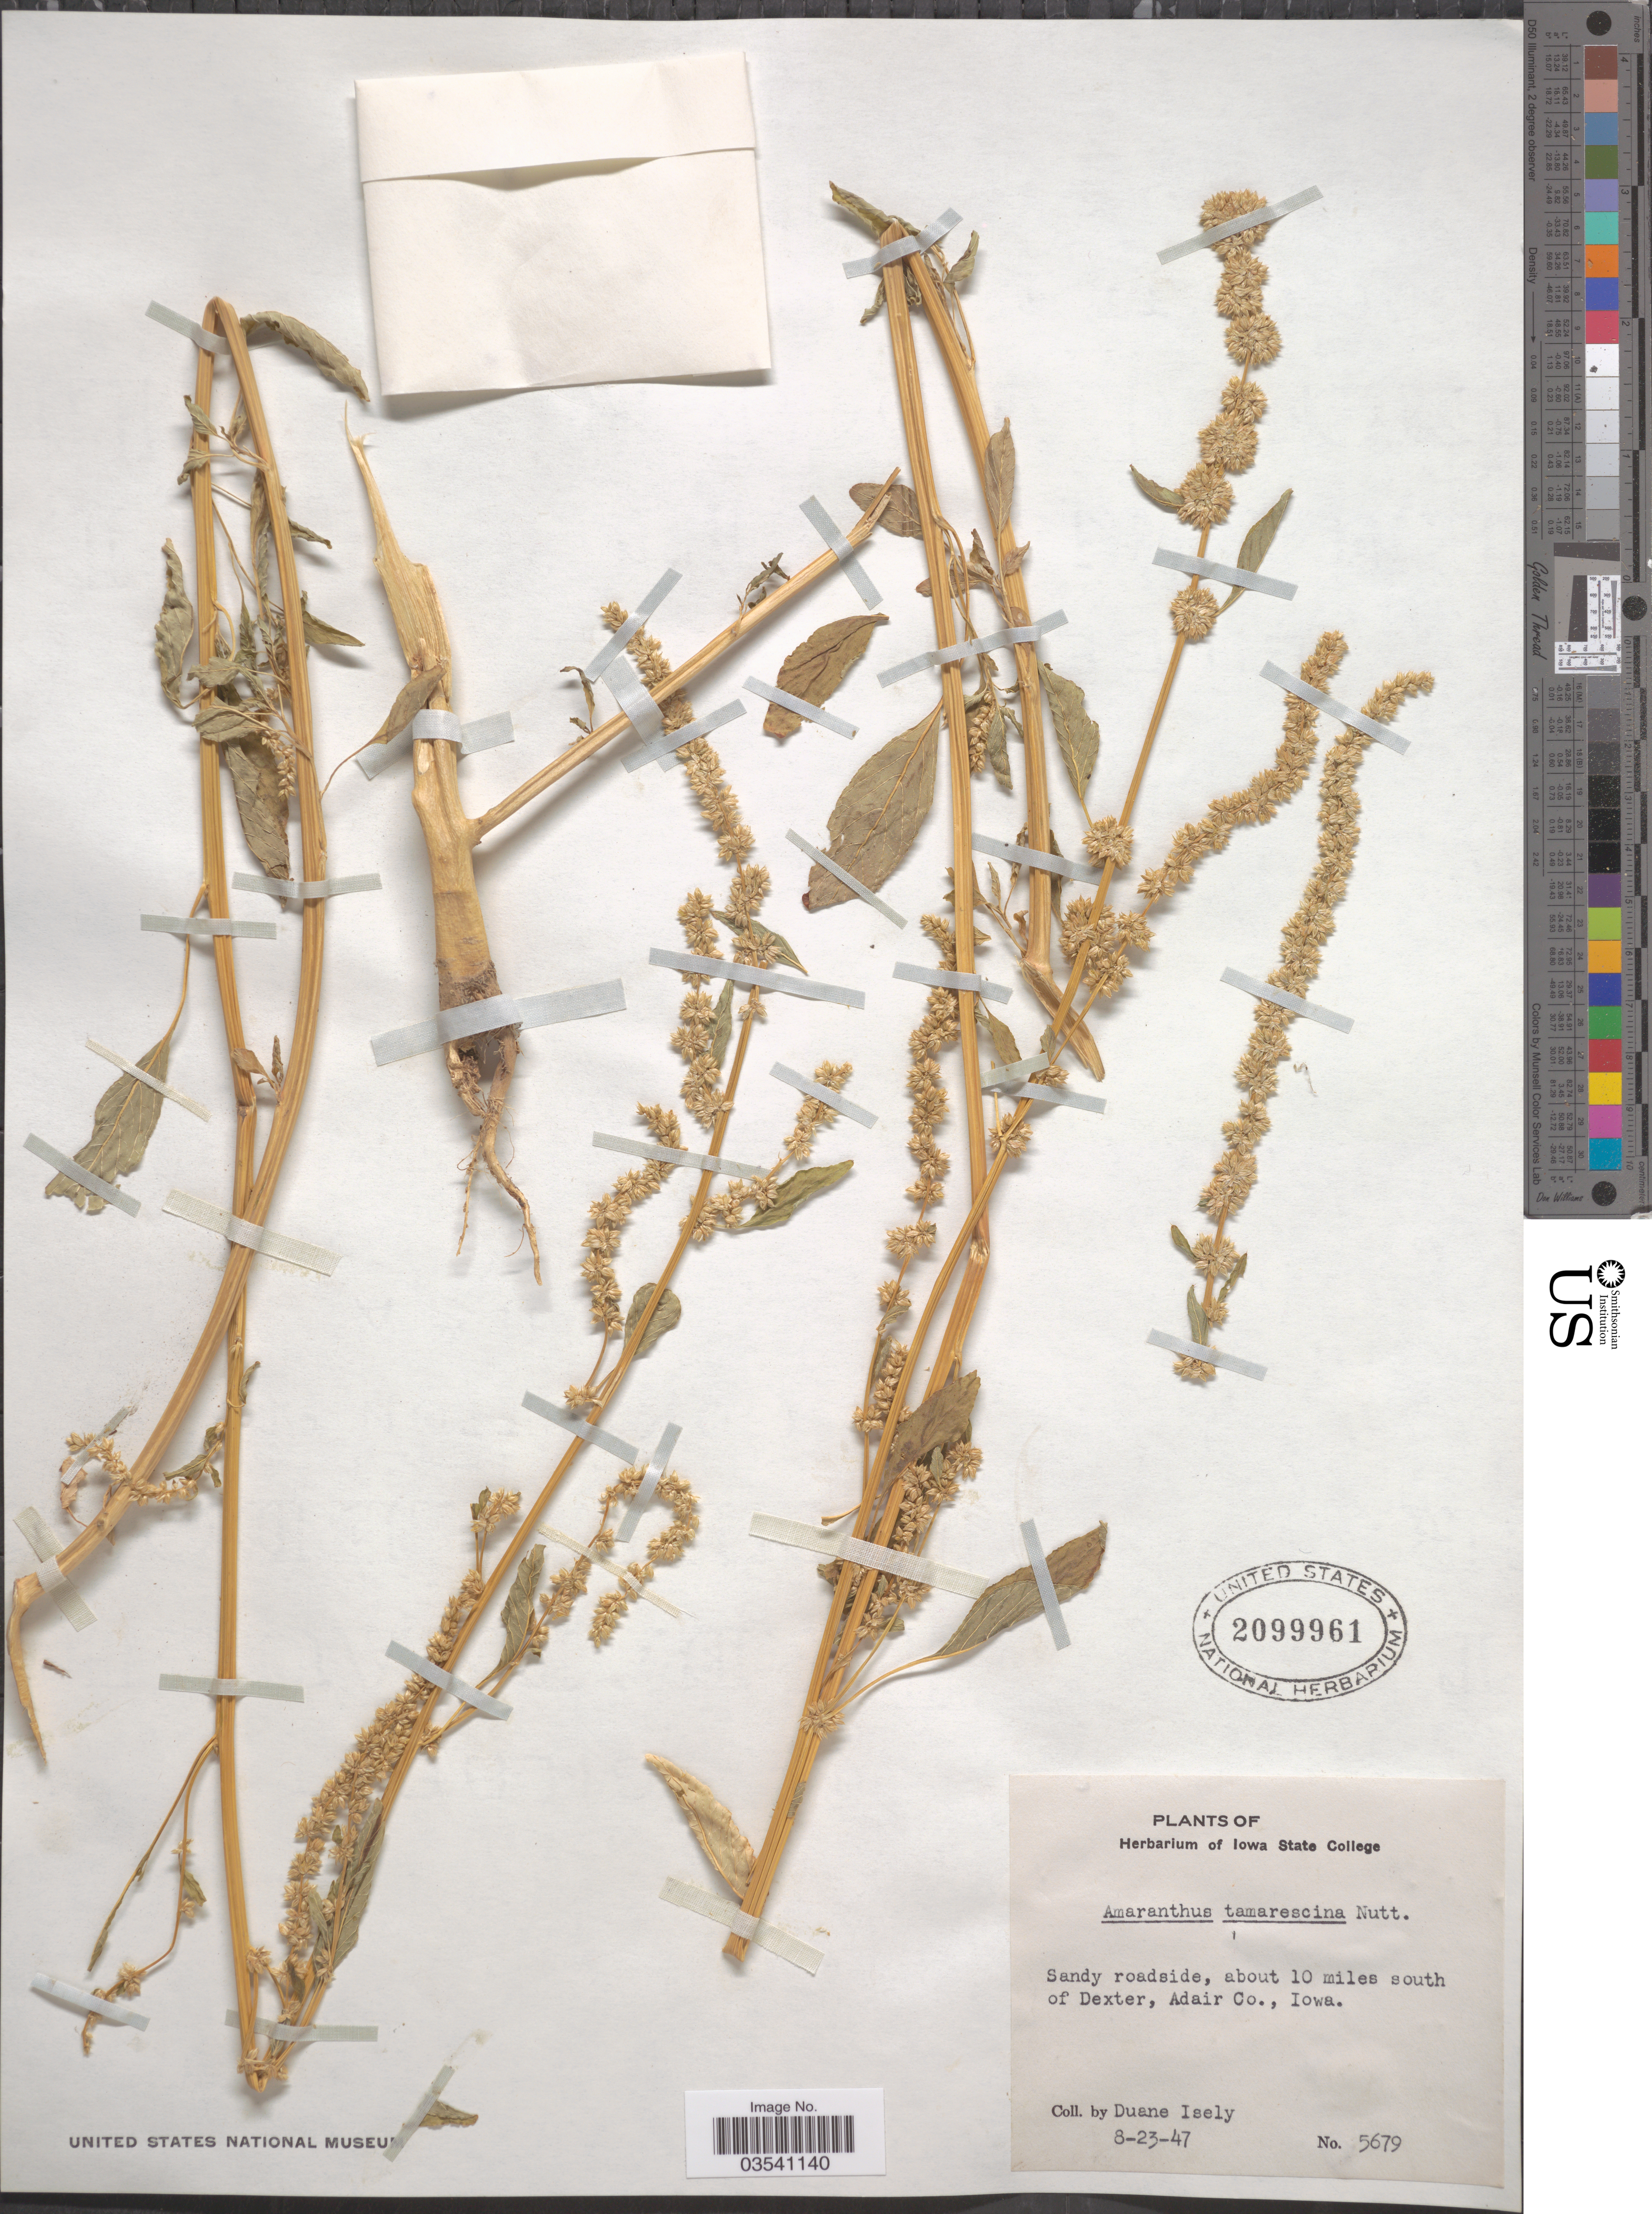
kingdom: Plantae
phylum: Tracheophyta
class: Magnoliopsida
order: Caryophyllales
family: Amaranthaceae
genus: Amaranthus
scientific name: Amaranthus tamariscinus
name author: Nutt.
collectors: D. Isely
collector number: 5679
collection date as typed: Transcribed d/m/y: 23/8/47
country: United States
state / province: Iowa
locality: About 10 miles south of Dexter, Adair Co.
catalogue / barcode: US 2099961